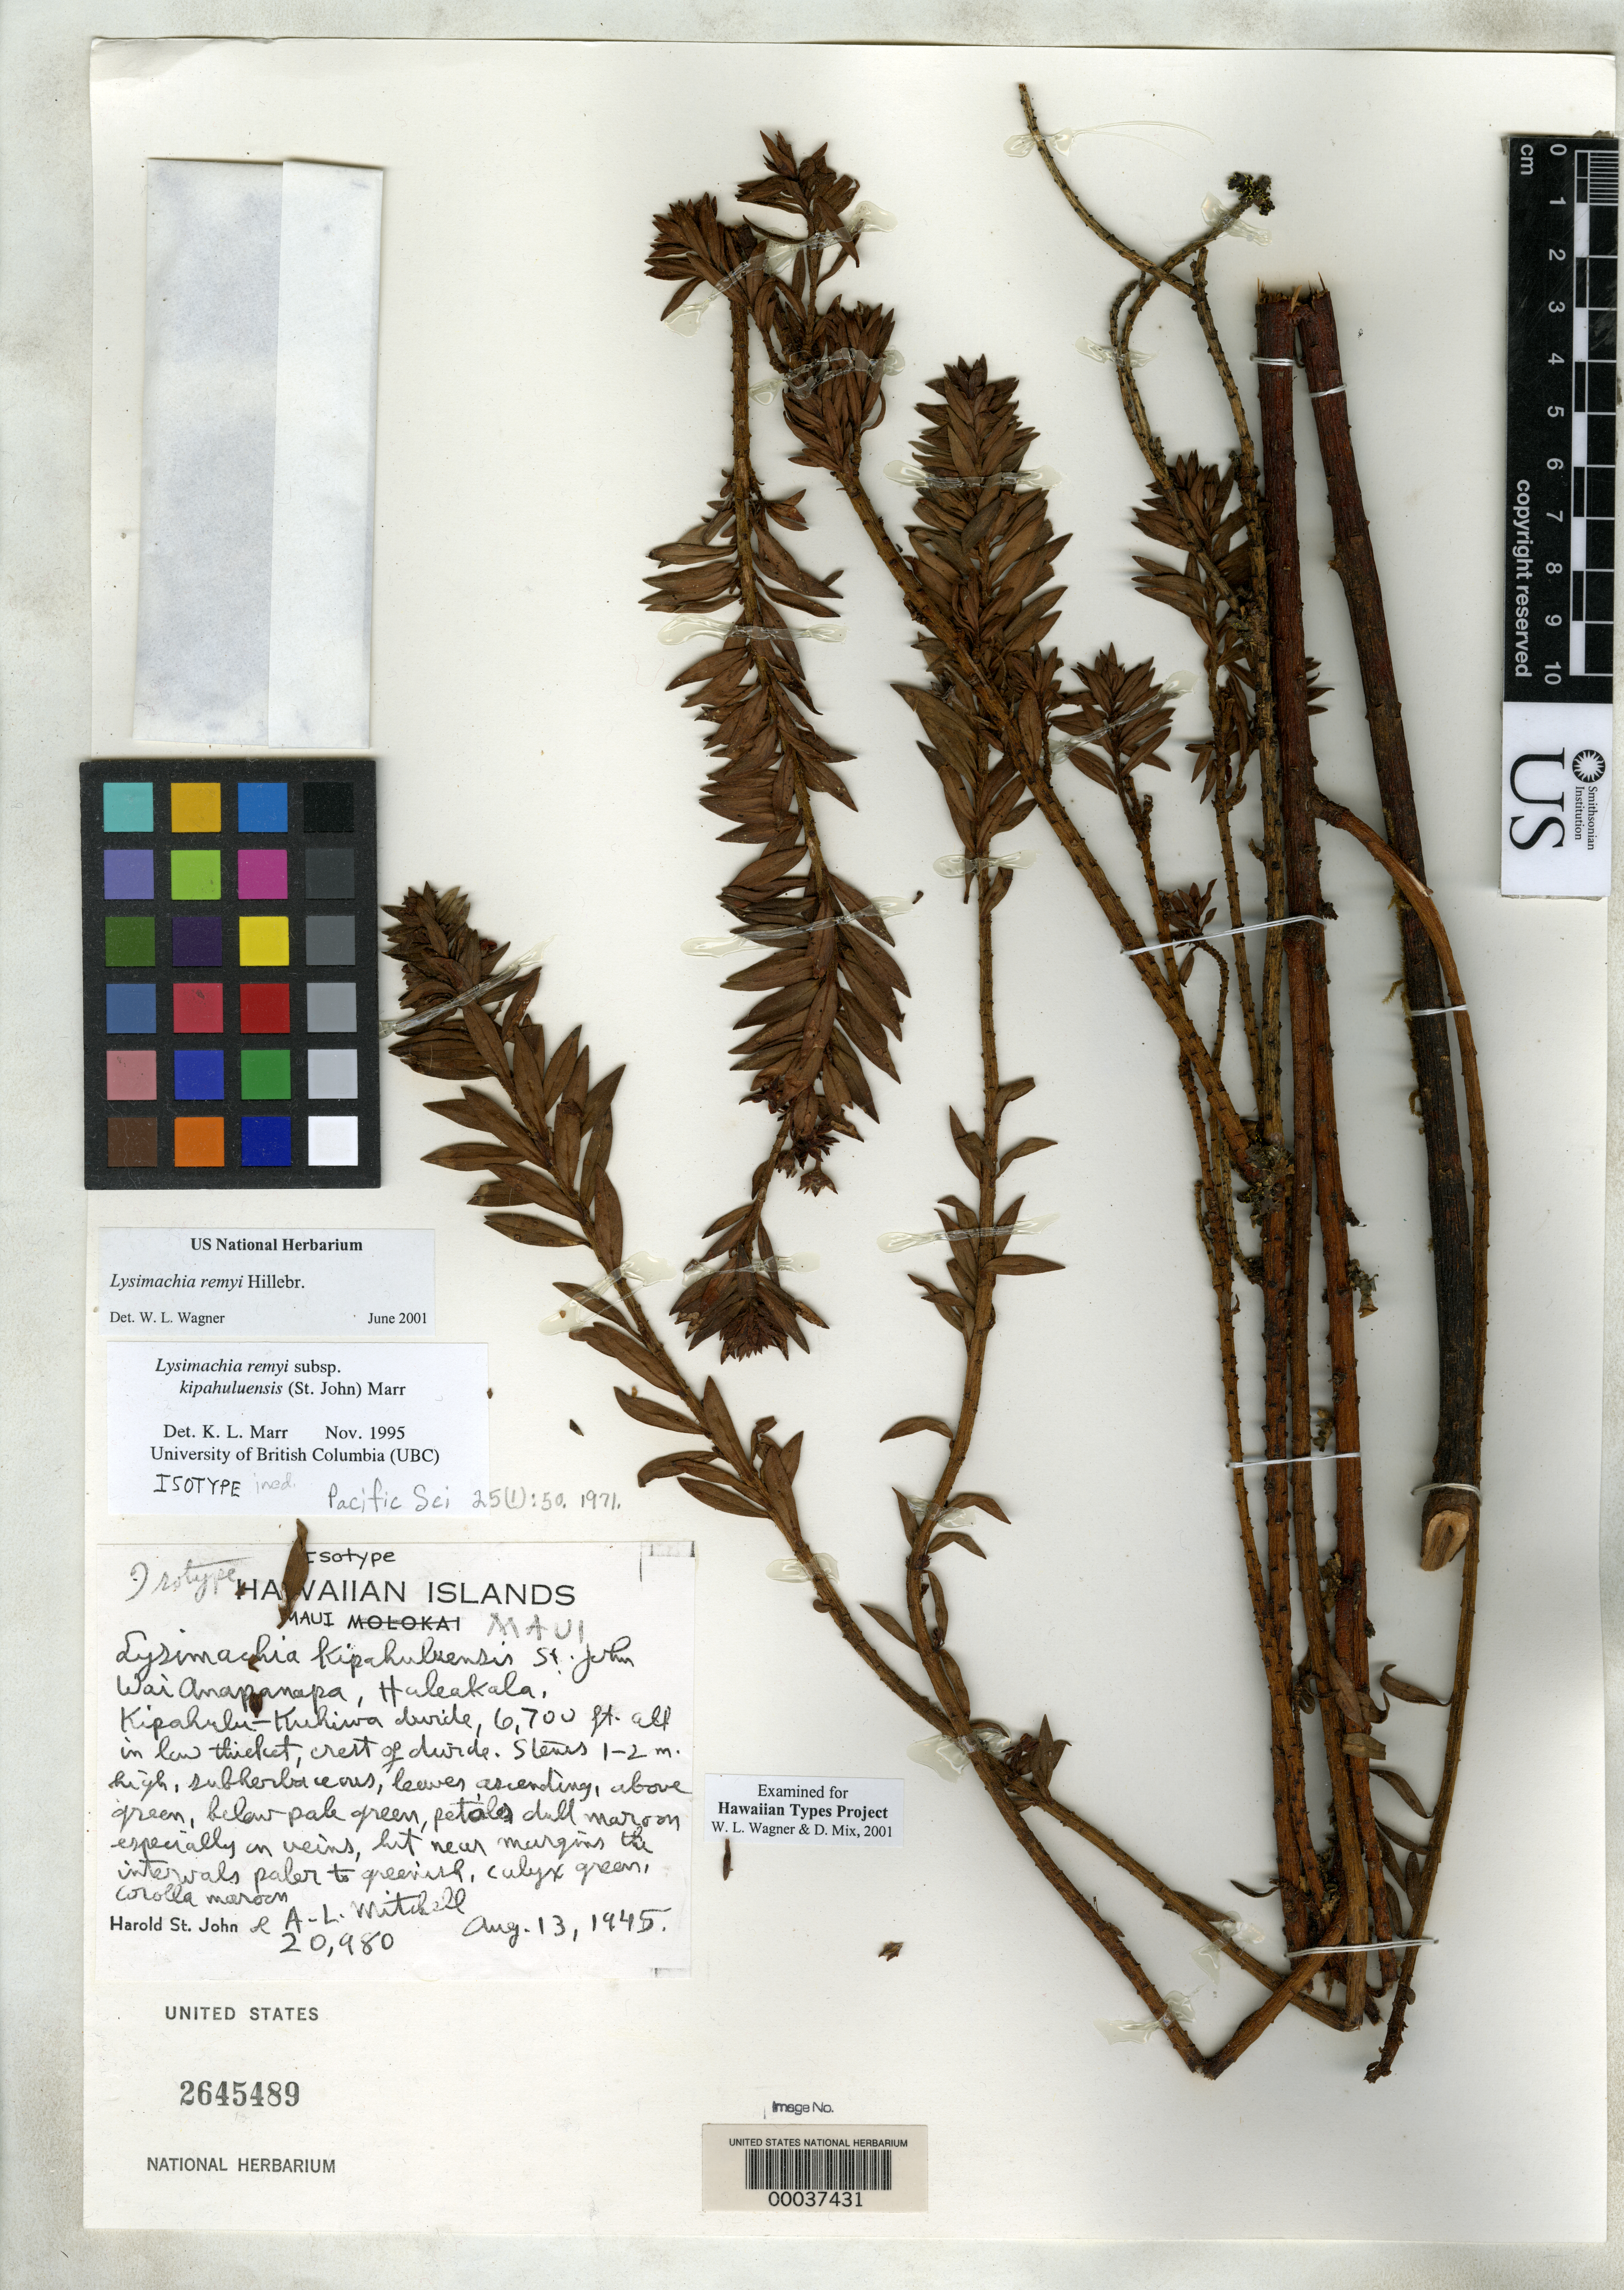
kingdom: Plantae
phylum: Tracheophyta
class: Magnoliopsida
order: Ericales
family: Primulaceae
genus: Lysimachia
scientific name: Lysimachia kipahuluensis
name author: H. St. John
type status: Isotype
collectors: H. St. John & A. Mitchell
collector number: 20980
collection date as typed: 13 Aug 1945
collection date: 1945-08-13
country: United States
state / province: Hawaii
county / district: Maui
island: Maui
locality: Wai Anapanapa, Haleakala, Kipahula - Kuhiwa divide.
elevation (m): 2042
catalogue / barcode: US 2645489